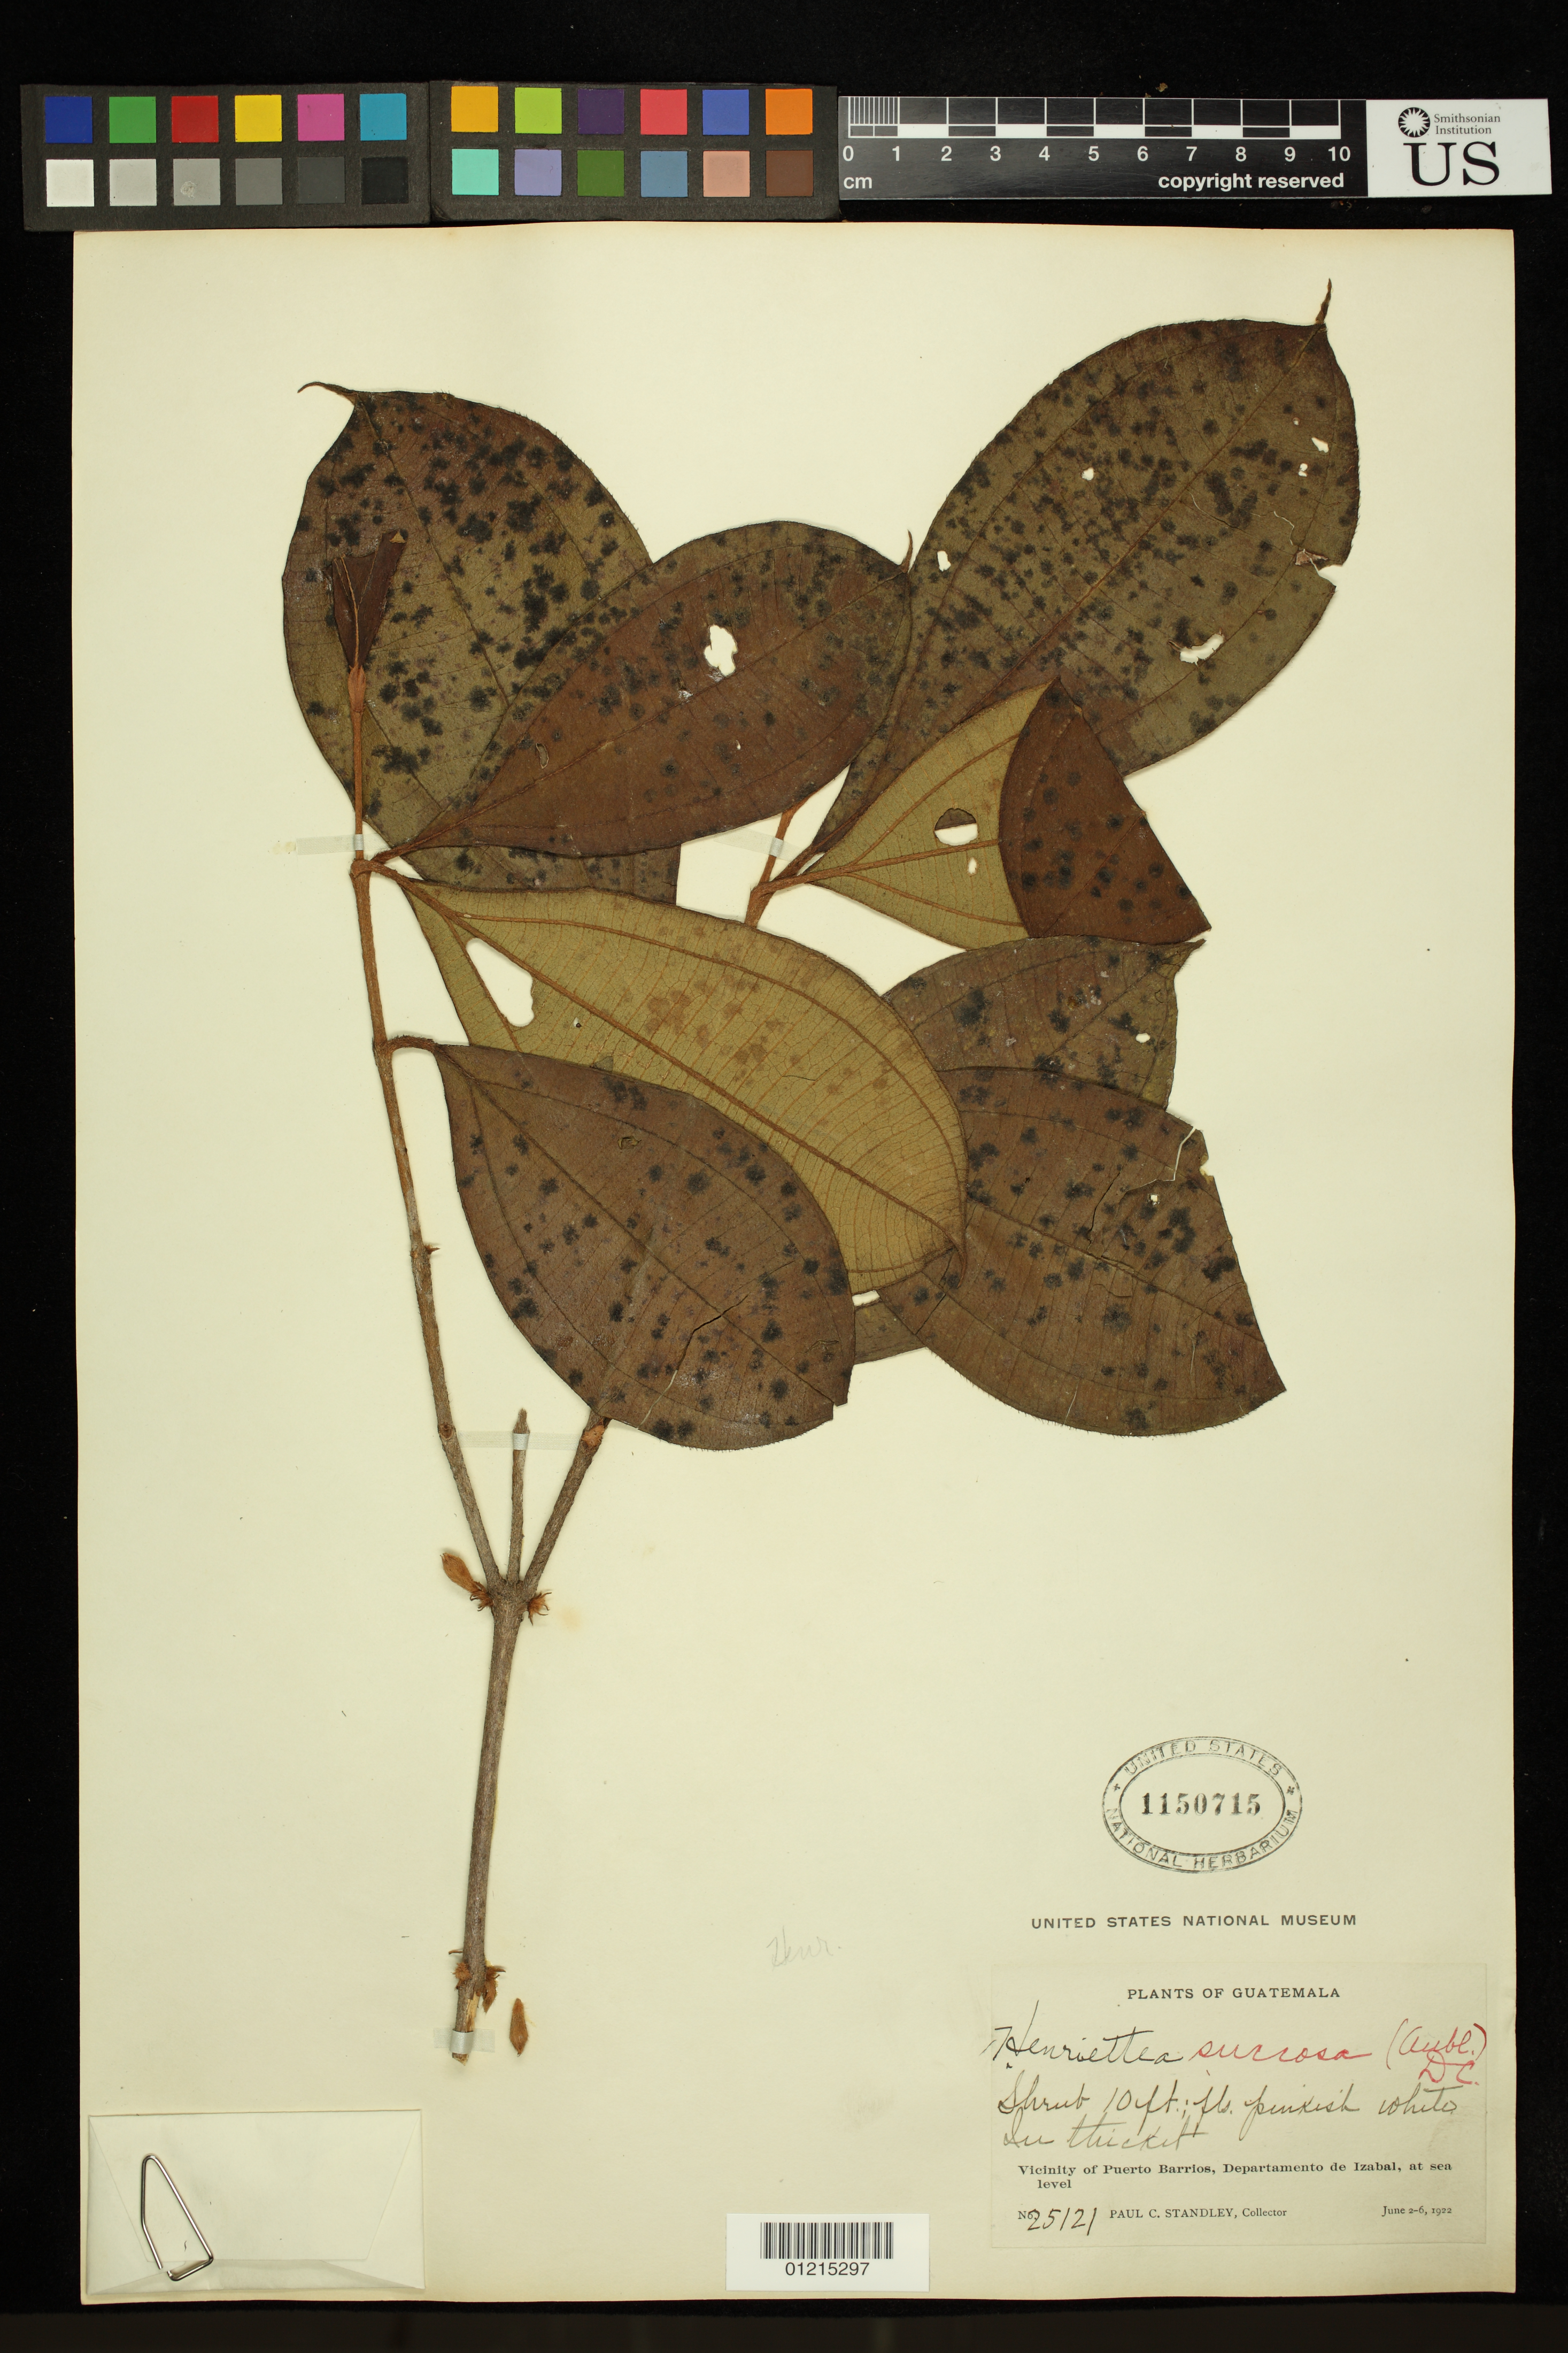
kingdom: Plantae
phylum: Tracheophyta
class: Magnoliopsida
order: Myrtales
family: Melastomataceae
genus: Henriettea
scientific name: Henriettea succosa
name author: (Aubl.) DC.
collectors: P. C. Standley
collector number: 25121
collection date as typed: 02 Jun 1922 to 06 Jun 1922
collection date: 1922-06-02/1922-06-06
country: Guatemala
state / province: Izabal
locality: Vicinity of Puerto Barrios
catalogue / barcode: US 1150715